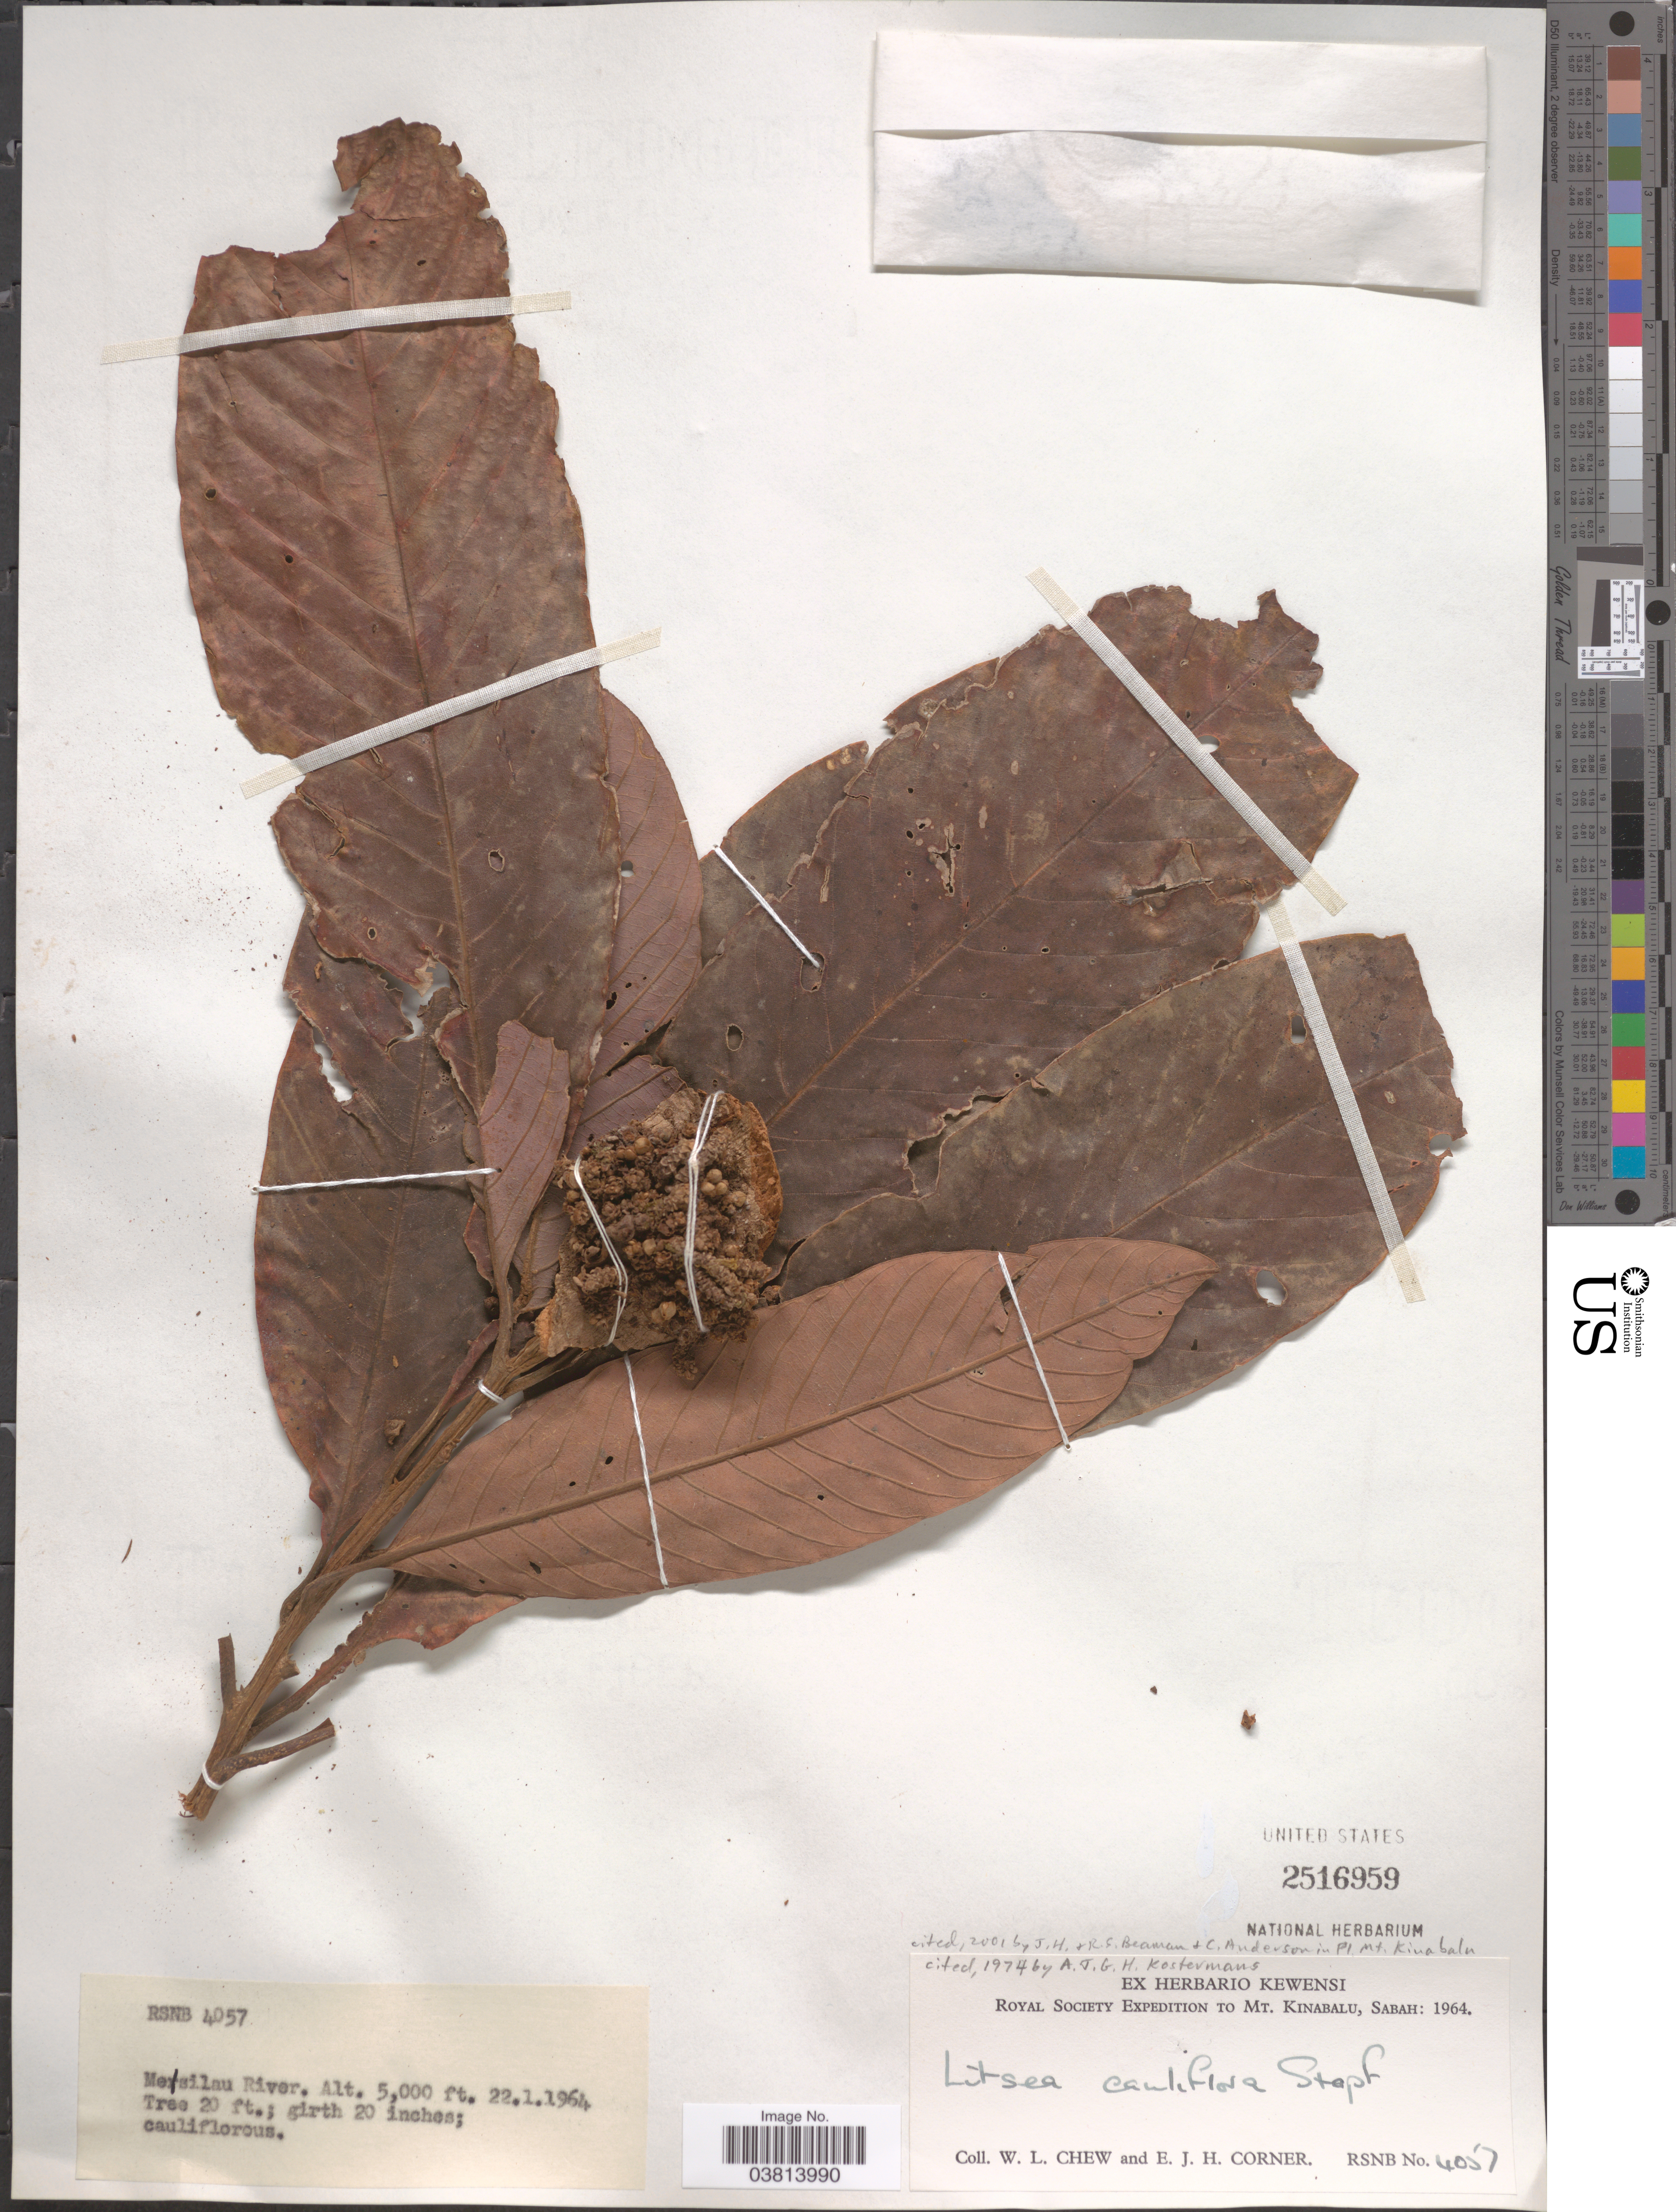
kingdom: Plantae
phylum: Tracheophyta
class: Magnoliopsida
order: Laurales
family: Lauraceae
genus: Litsea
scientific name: Litsea cauliflora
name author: Stapf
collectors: W. Chew & E. Corner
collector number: RSNB4057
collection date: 1964-01-22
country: Malaysia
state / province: Sabah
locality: Mt. Kinabalu, Mesilau River.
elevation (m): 1524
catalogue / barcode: US 2516959